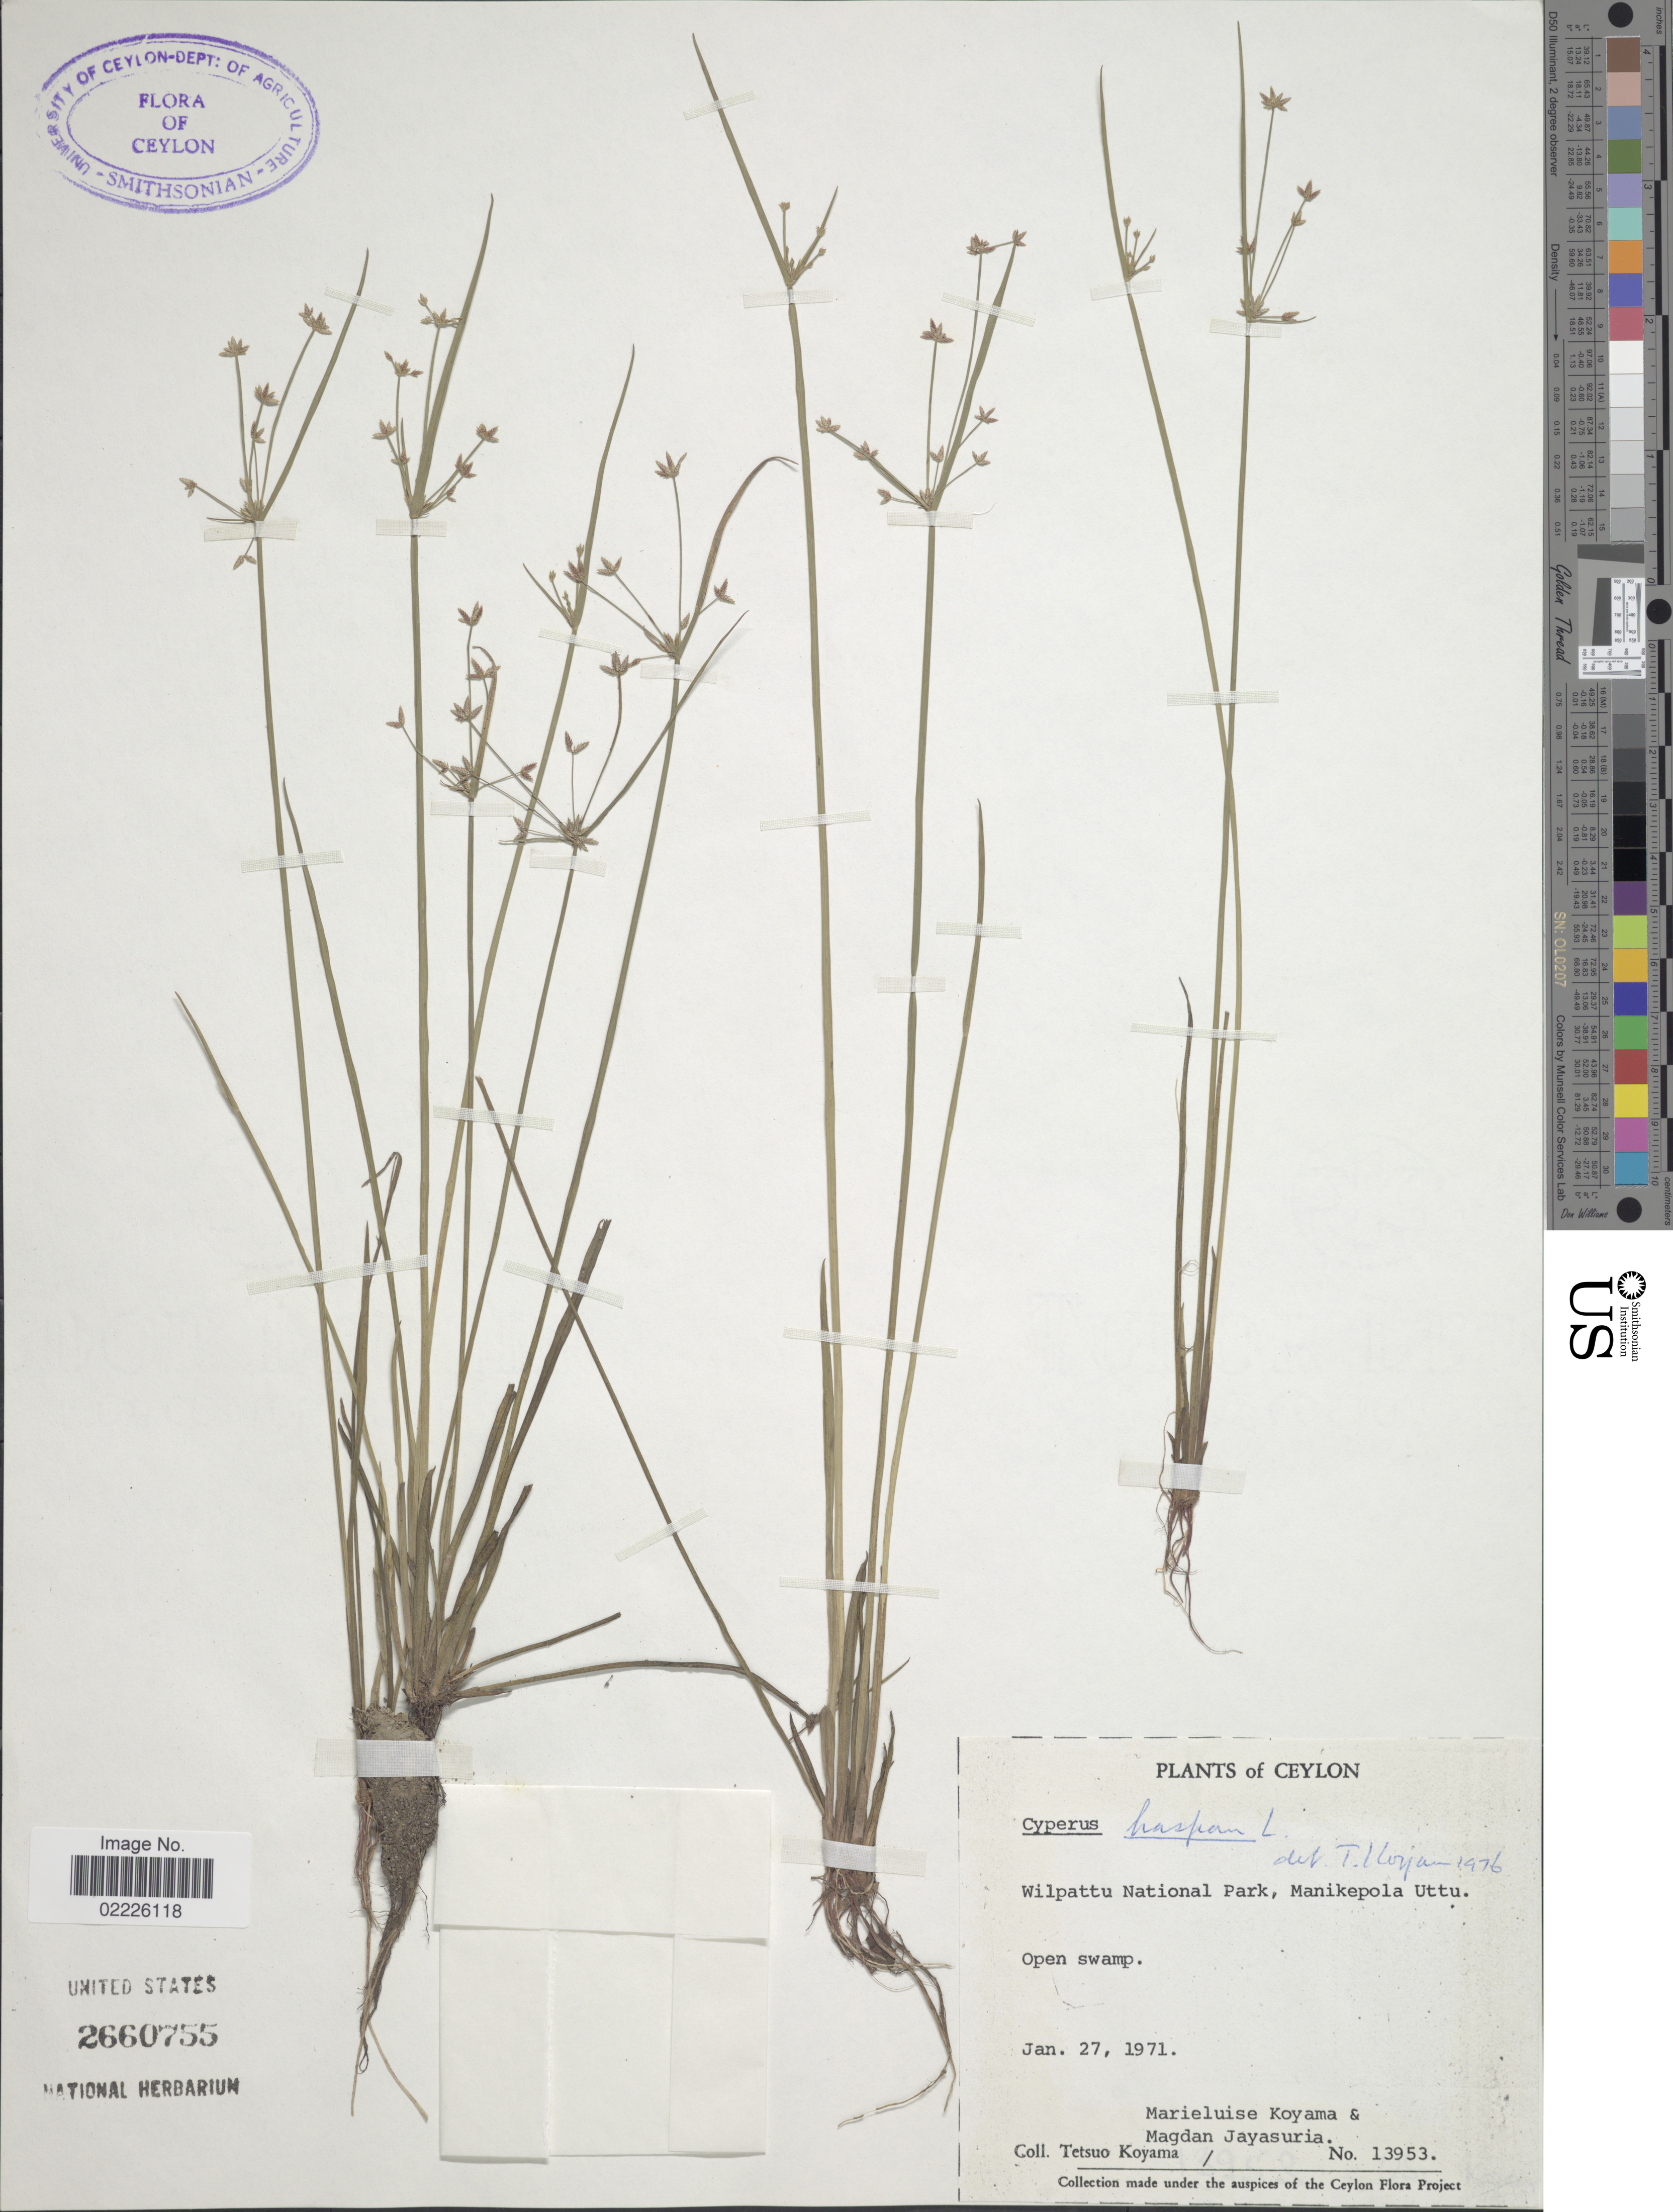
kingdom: Plantae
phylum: Tracheophyta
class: Liliopsida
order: Poales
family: Cyperaceae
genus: Cyperus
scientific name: Cyperus haspan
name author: L.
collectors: M. Koyama, M. Jayasuria & T. Koyama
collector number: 13953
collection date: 1971-01-27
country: Sri Lanka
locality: Ceylon, Wilpattu National Park, Manikepola Uttu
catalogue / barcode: US 2660755